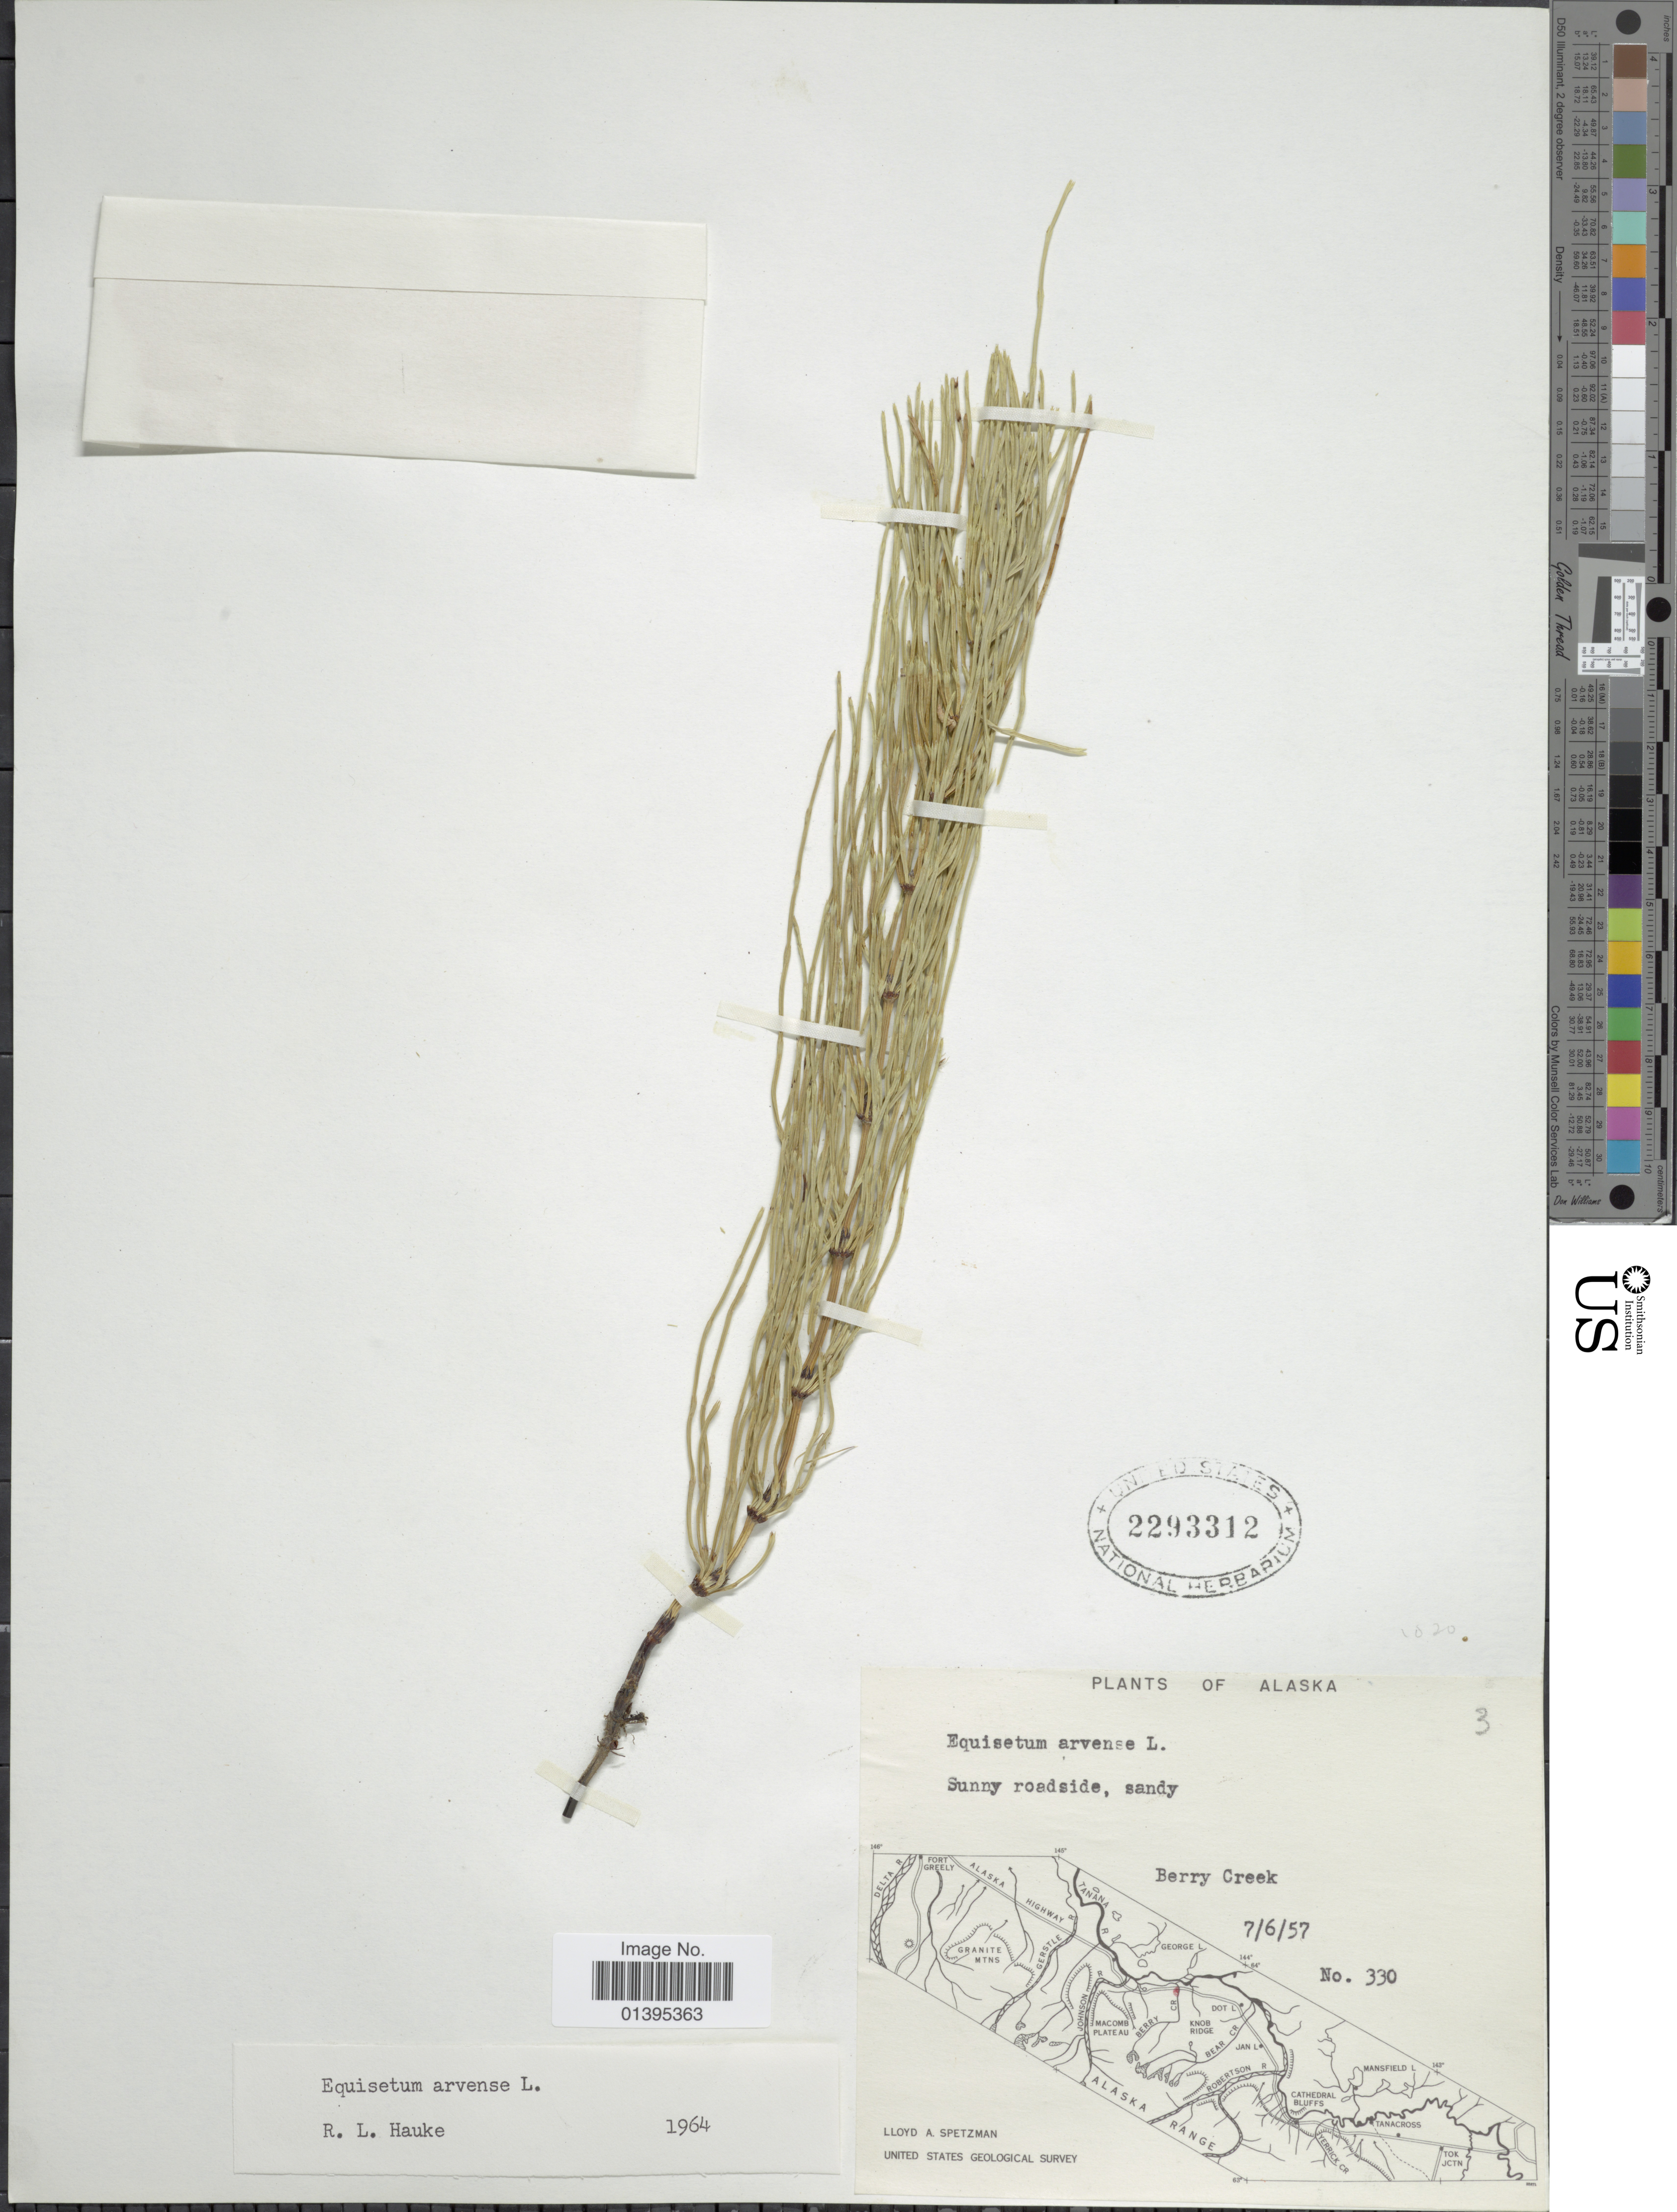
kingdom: Plantae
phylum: Tracheophyta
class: Polypodiopsida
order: Equisetales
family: Equisetaceae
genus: Equisetum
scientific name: Equisetum arvense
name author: L.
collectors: L. Spetzman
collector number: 330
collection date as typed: Transcribed d/m/y: 7/6/57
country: United States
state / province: Alaska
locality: Berry Creek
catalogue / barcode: US 2293312